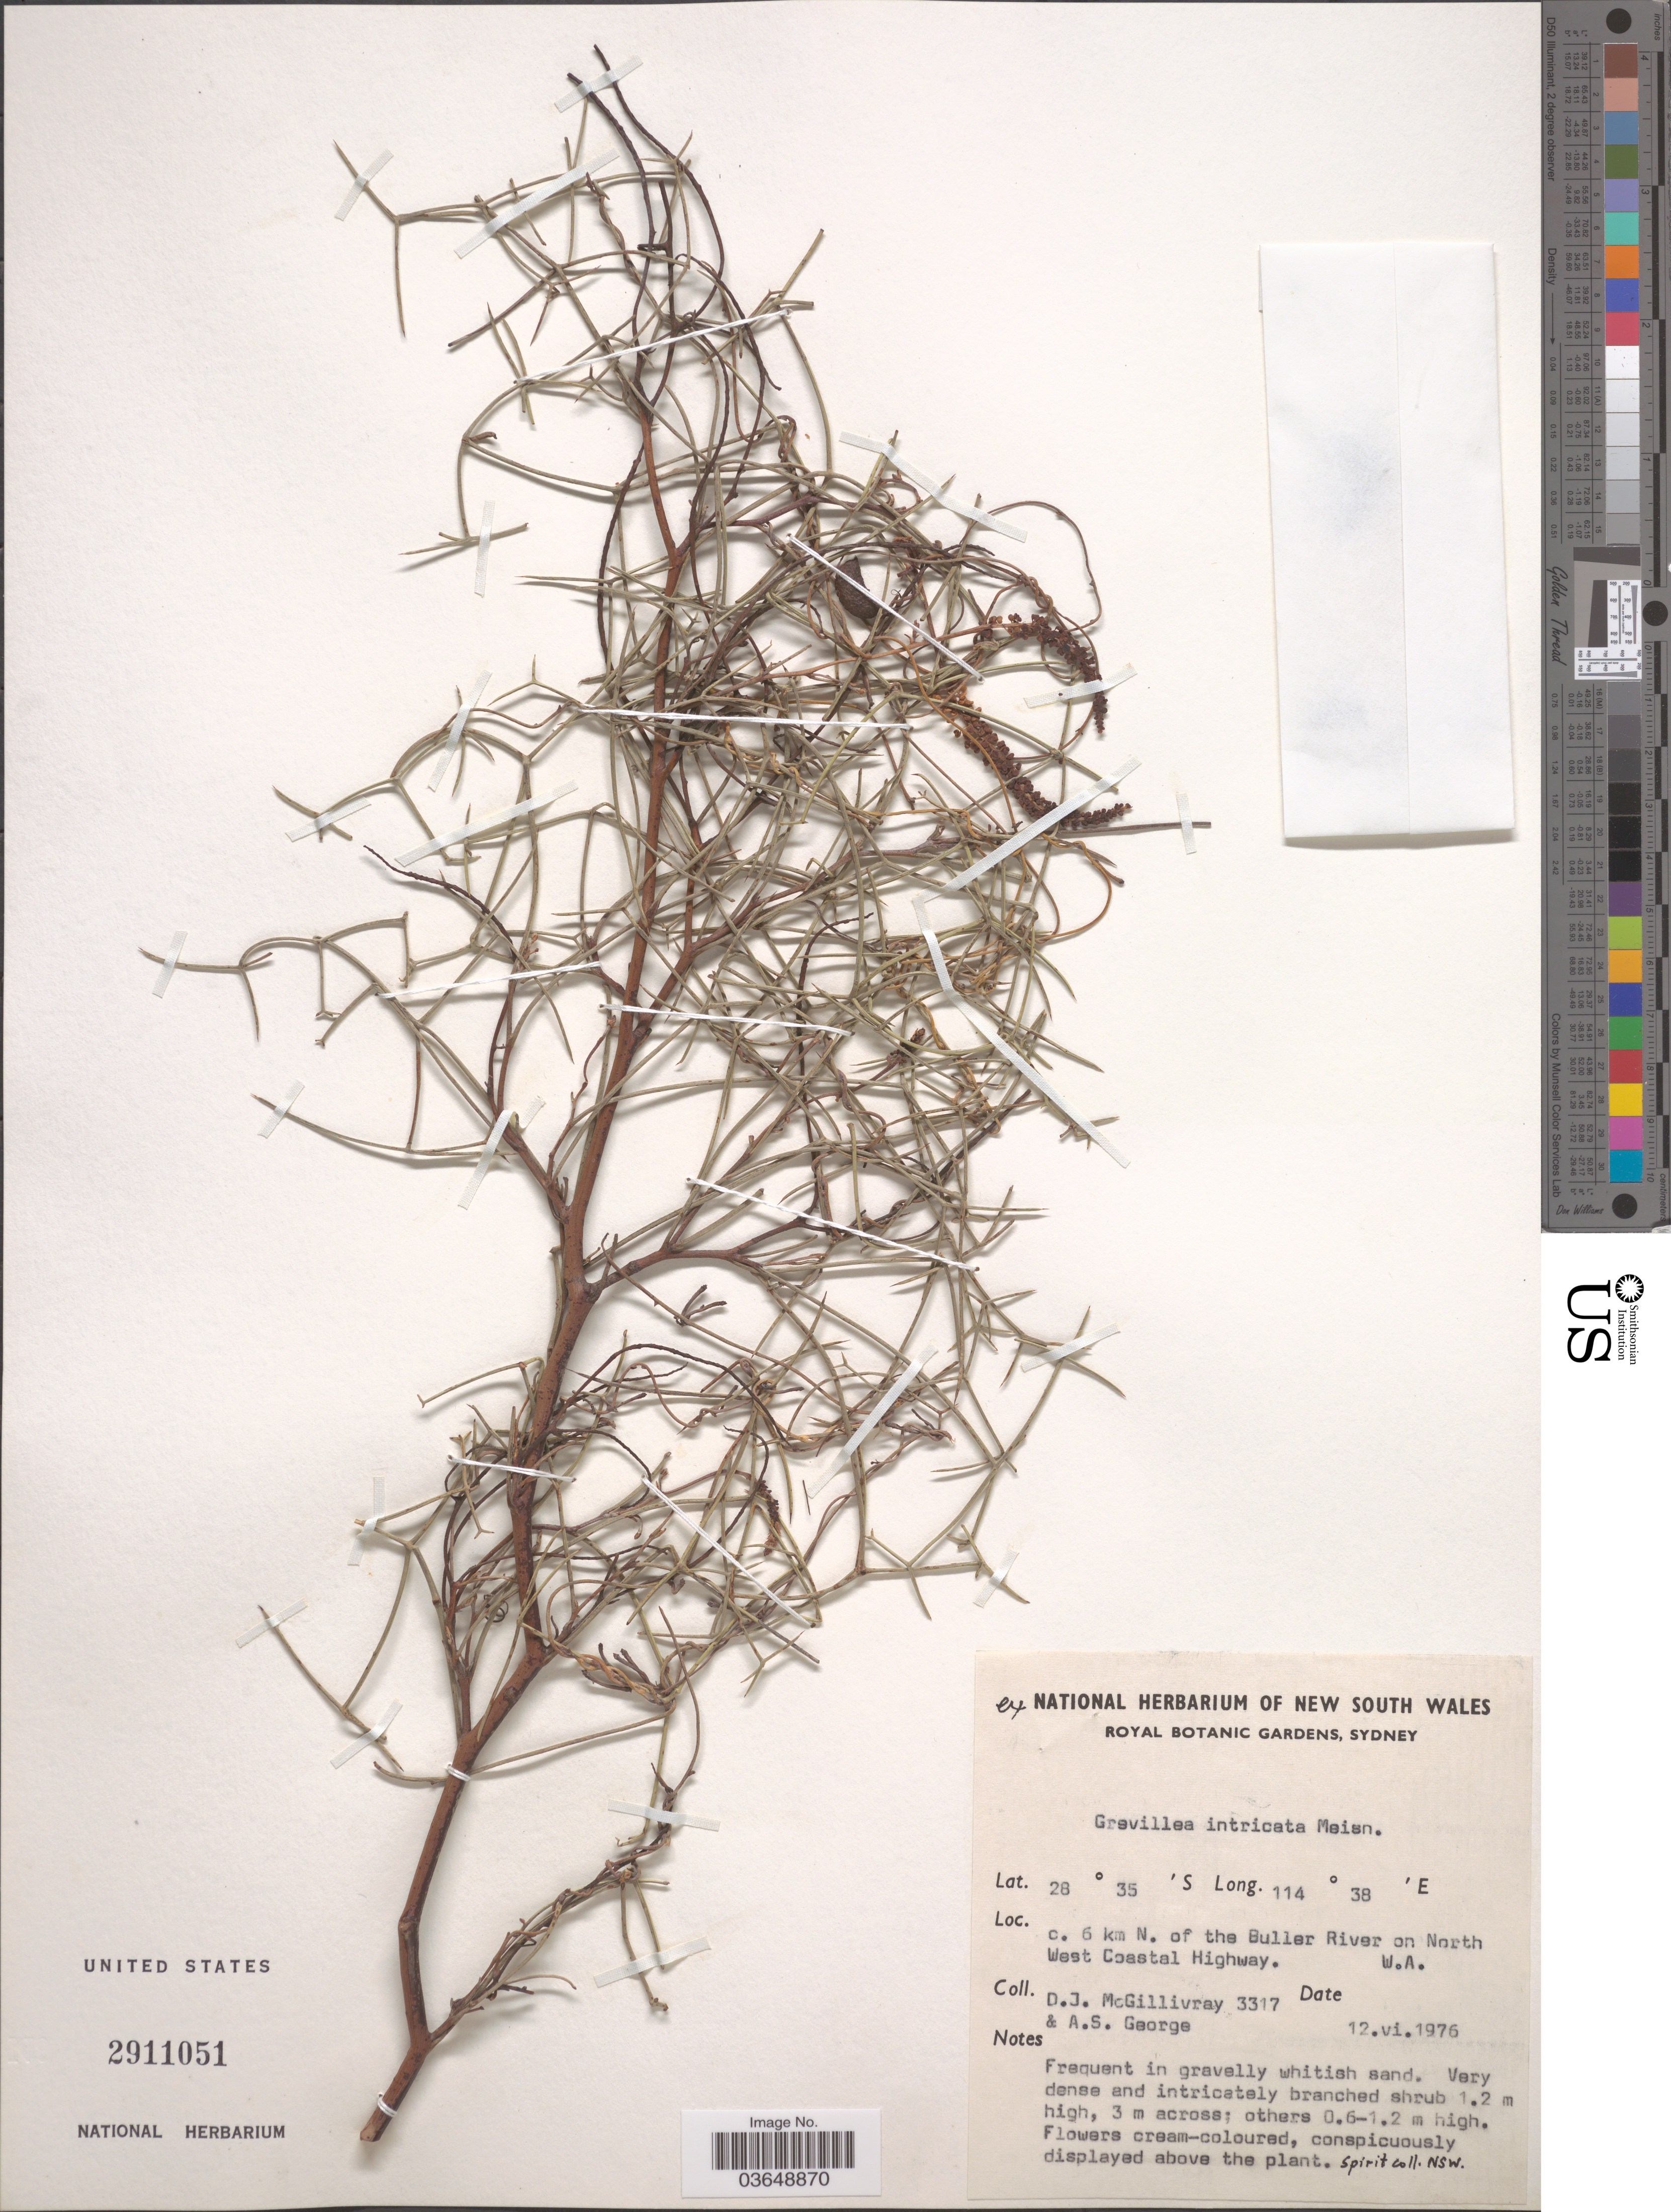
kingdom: Plantae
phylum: Tracheophyta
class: Magnoliopsida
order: Proteales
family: Proteaceae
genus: Grevillea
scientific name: Grevillea intricata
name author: Meisn.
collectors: D. J. McGillivray & A. S. George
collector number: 3317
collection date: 1976-06-12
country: Australia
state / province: Western Australia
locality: C. 6 km N. of the Buller River on North West Coastal Highway.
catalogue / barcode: US 2911051